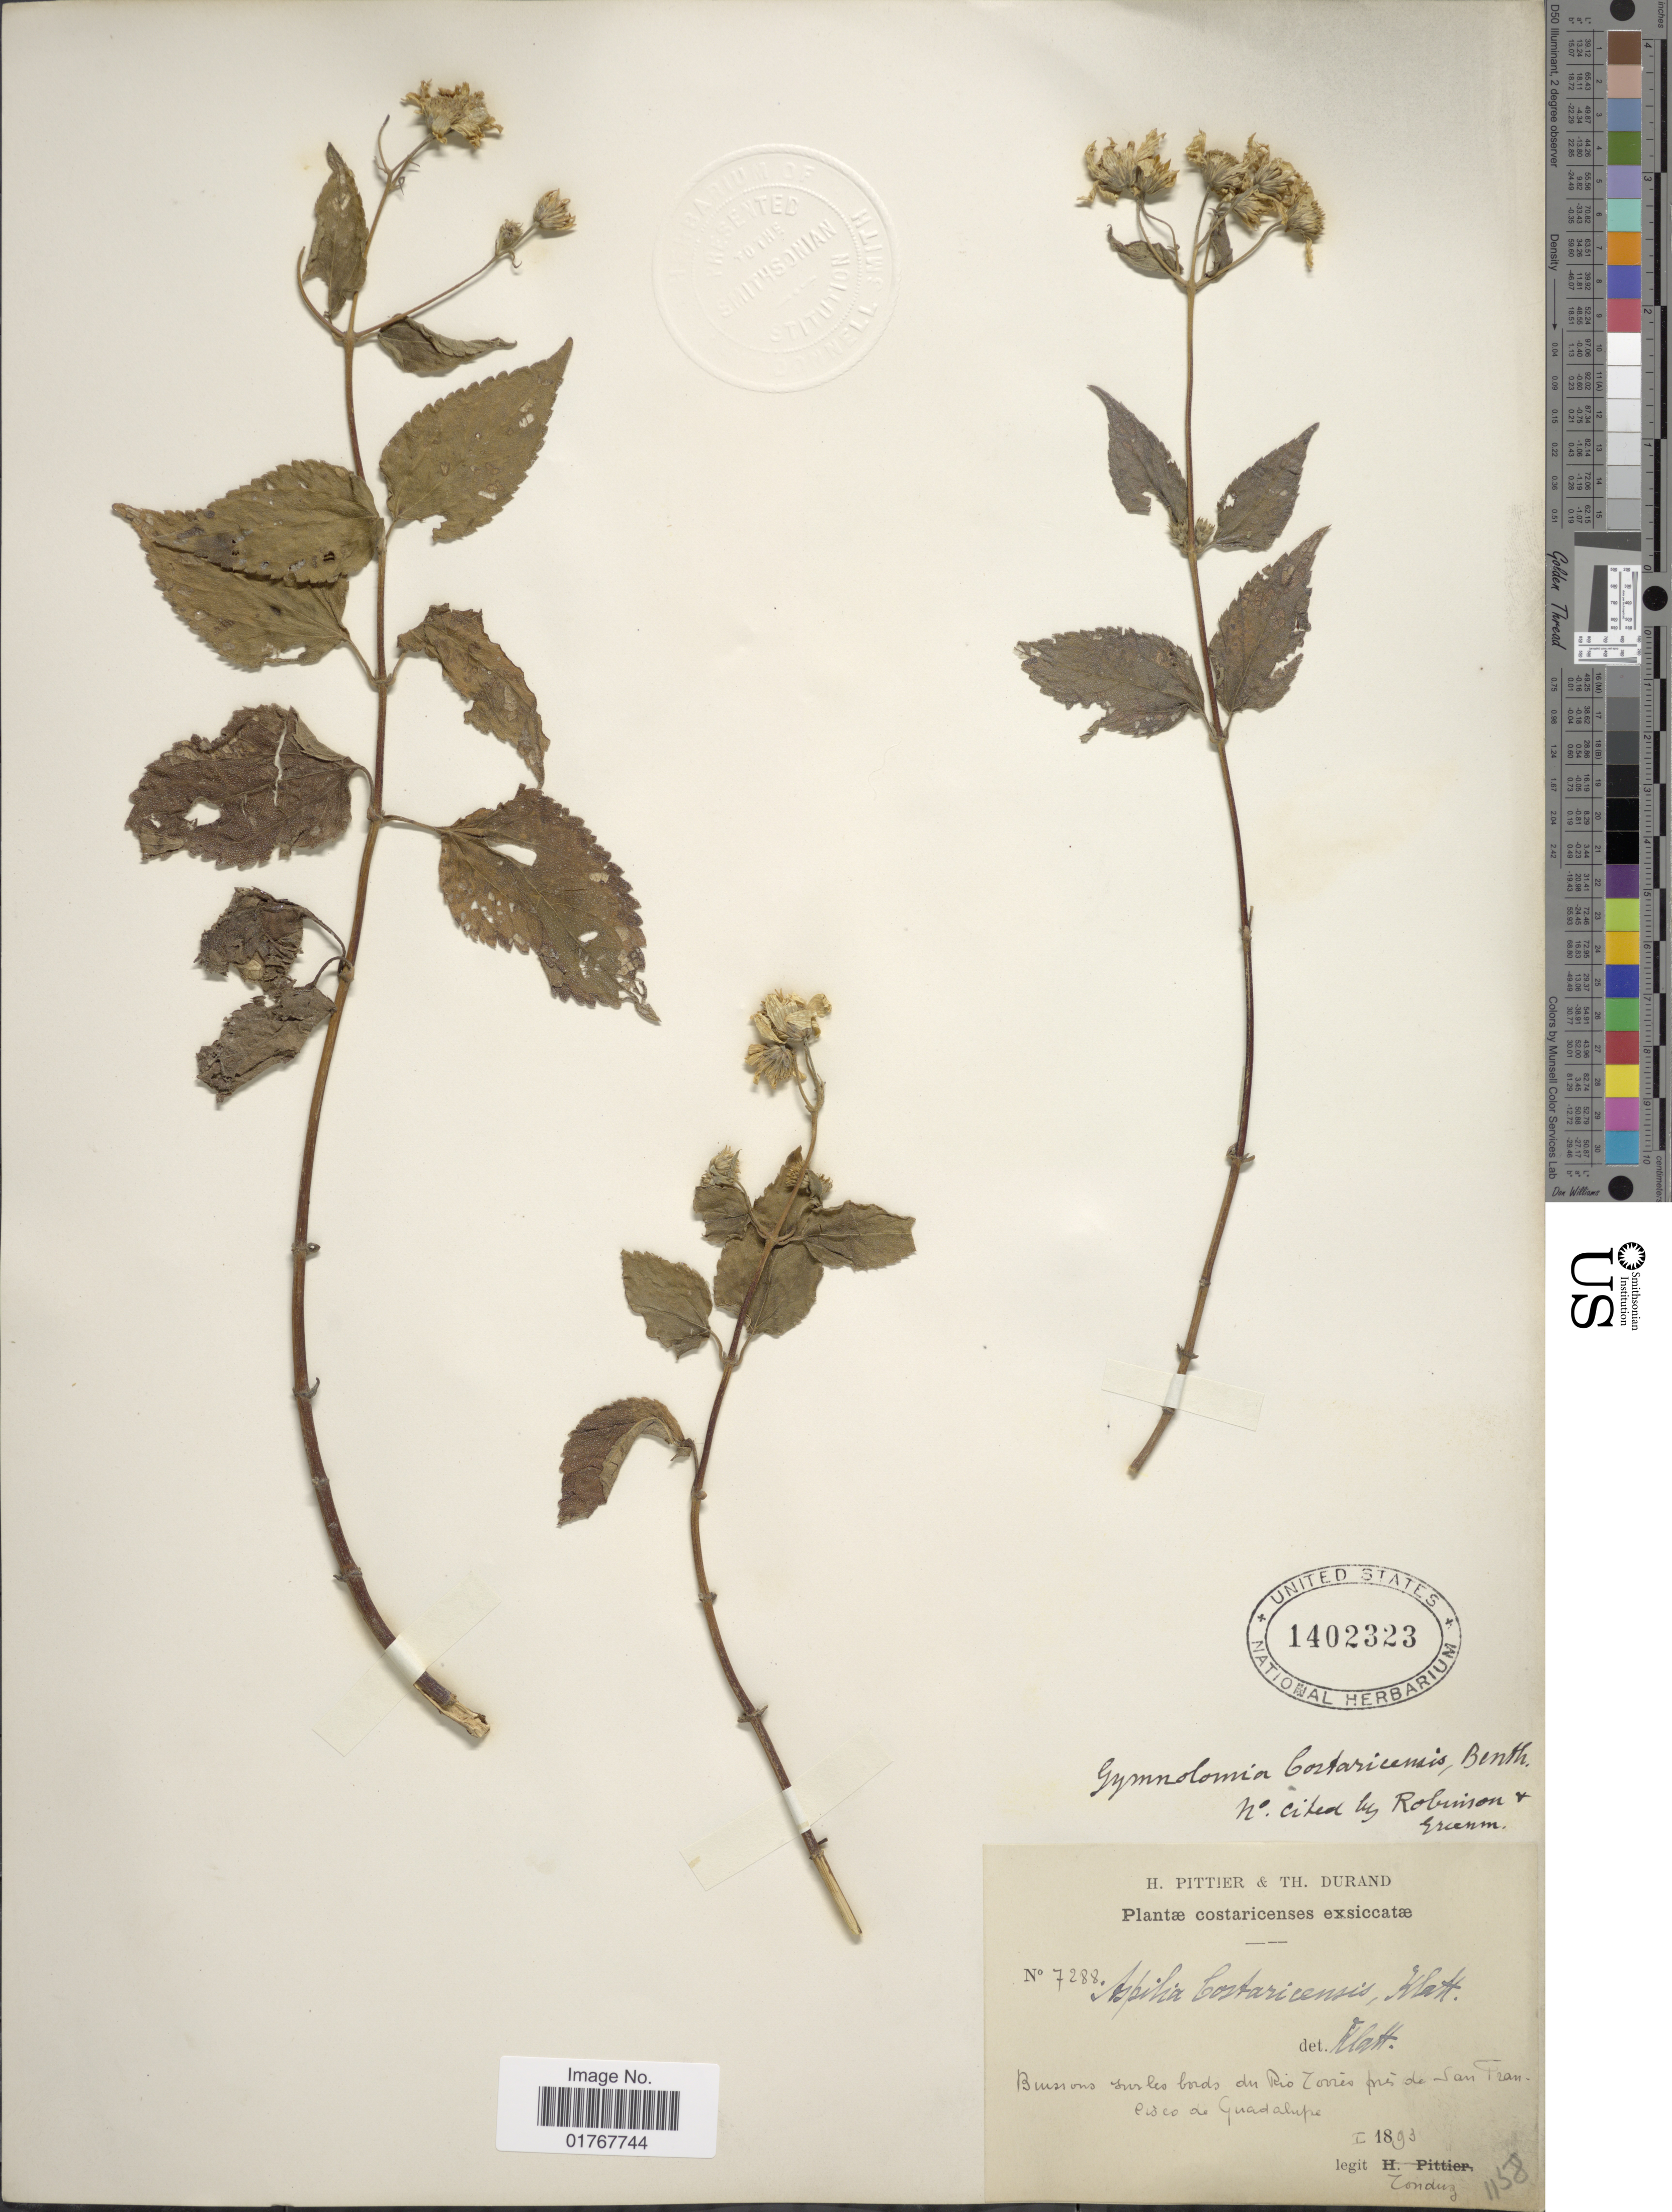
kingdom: Plantae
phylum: Tracheophyta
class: Magnoliopsida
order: Asterales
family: Asteraceae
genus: Viguiera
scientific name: Viguiera cordata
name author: (Hook. & Arn.) D'Arcy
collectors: A. Tonduz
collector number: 7288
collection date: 1893-01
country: Costa Rica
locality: Bussons sur les bords du rio Covies prés de San Francisco de Guadalupe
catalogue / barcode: US 1402323